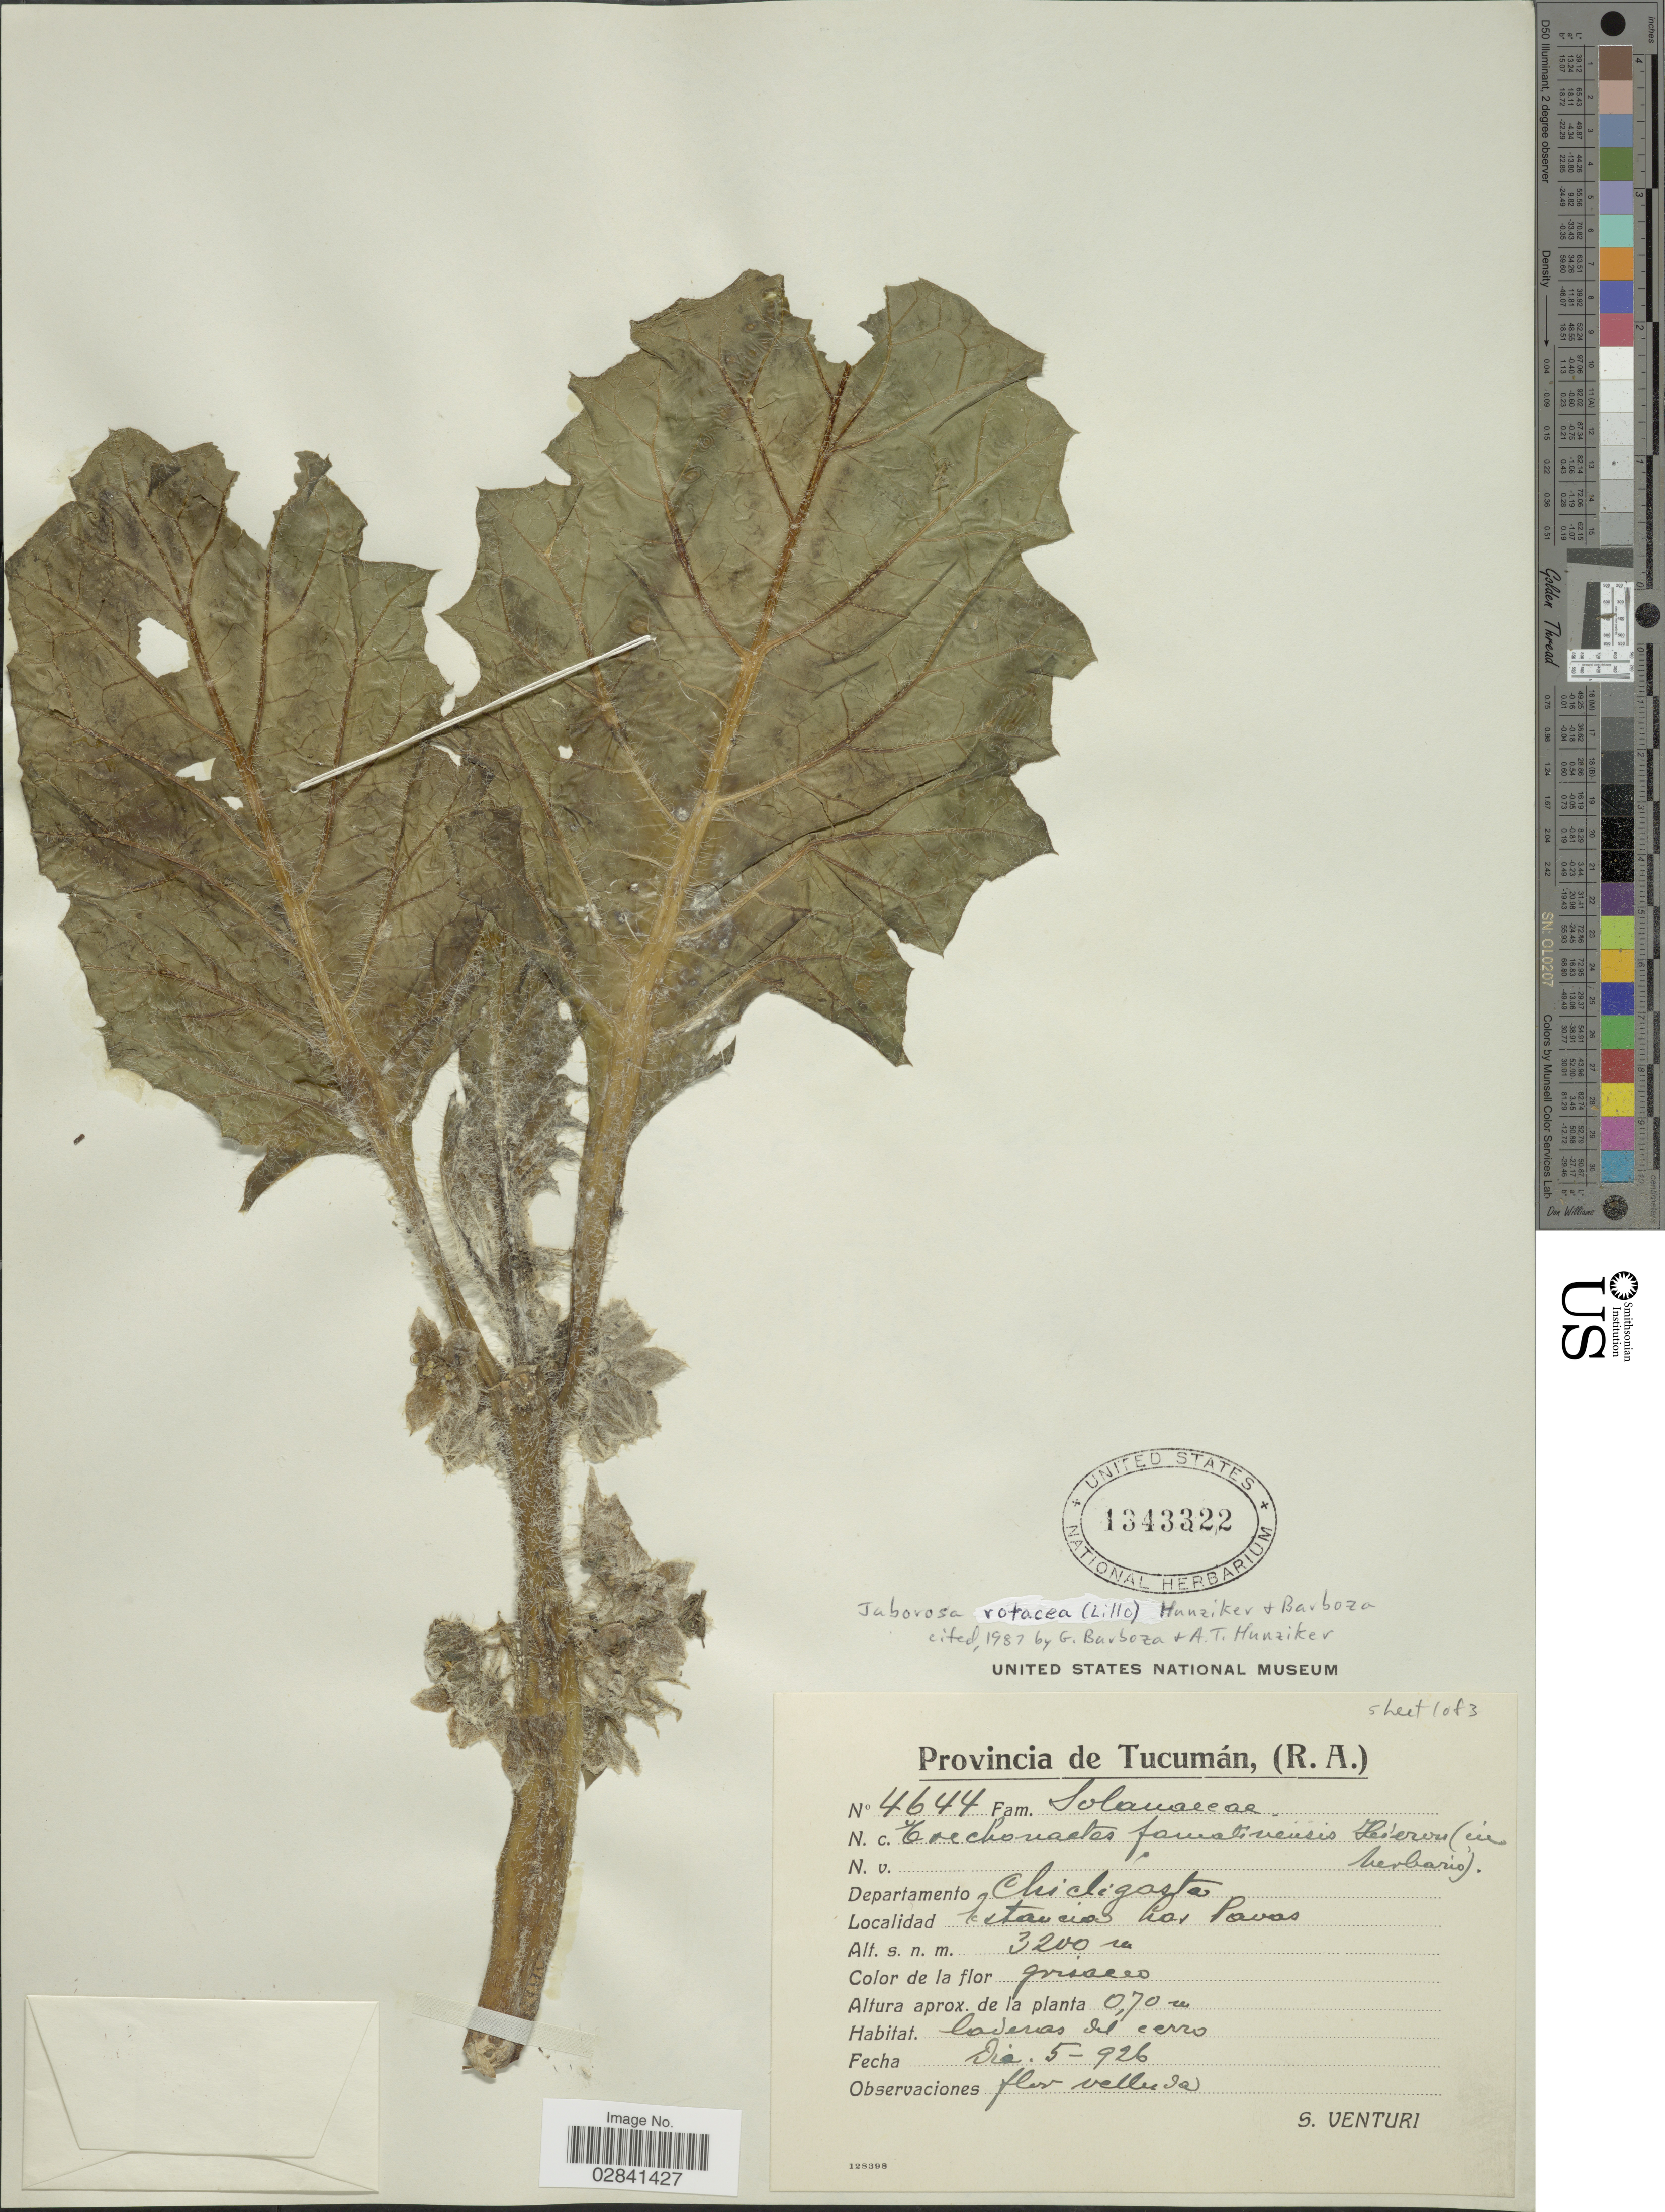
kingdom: Plantae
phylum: Tracheophyta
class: Magnoliopsida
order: Solanales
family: Solanaceae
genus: Jaborosa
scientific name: Jaborosa rotacea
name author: (Lillo) Hunz. & Barboza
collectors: S. Venturi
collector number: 4644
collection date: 1926-12-05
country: Argentina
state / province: Tucuman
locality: Departamento Chicligasta. Estancia Las Pavas.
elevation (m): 3200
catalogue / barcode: US 1343322